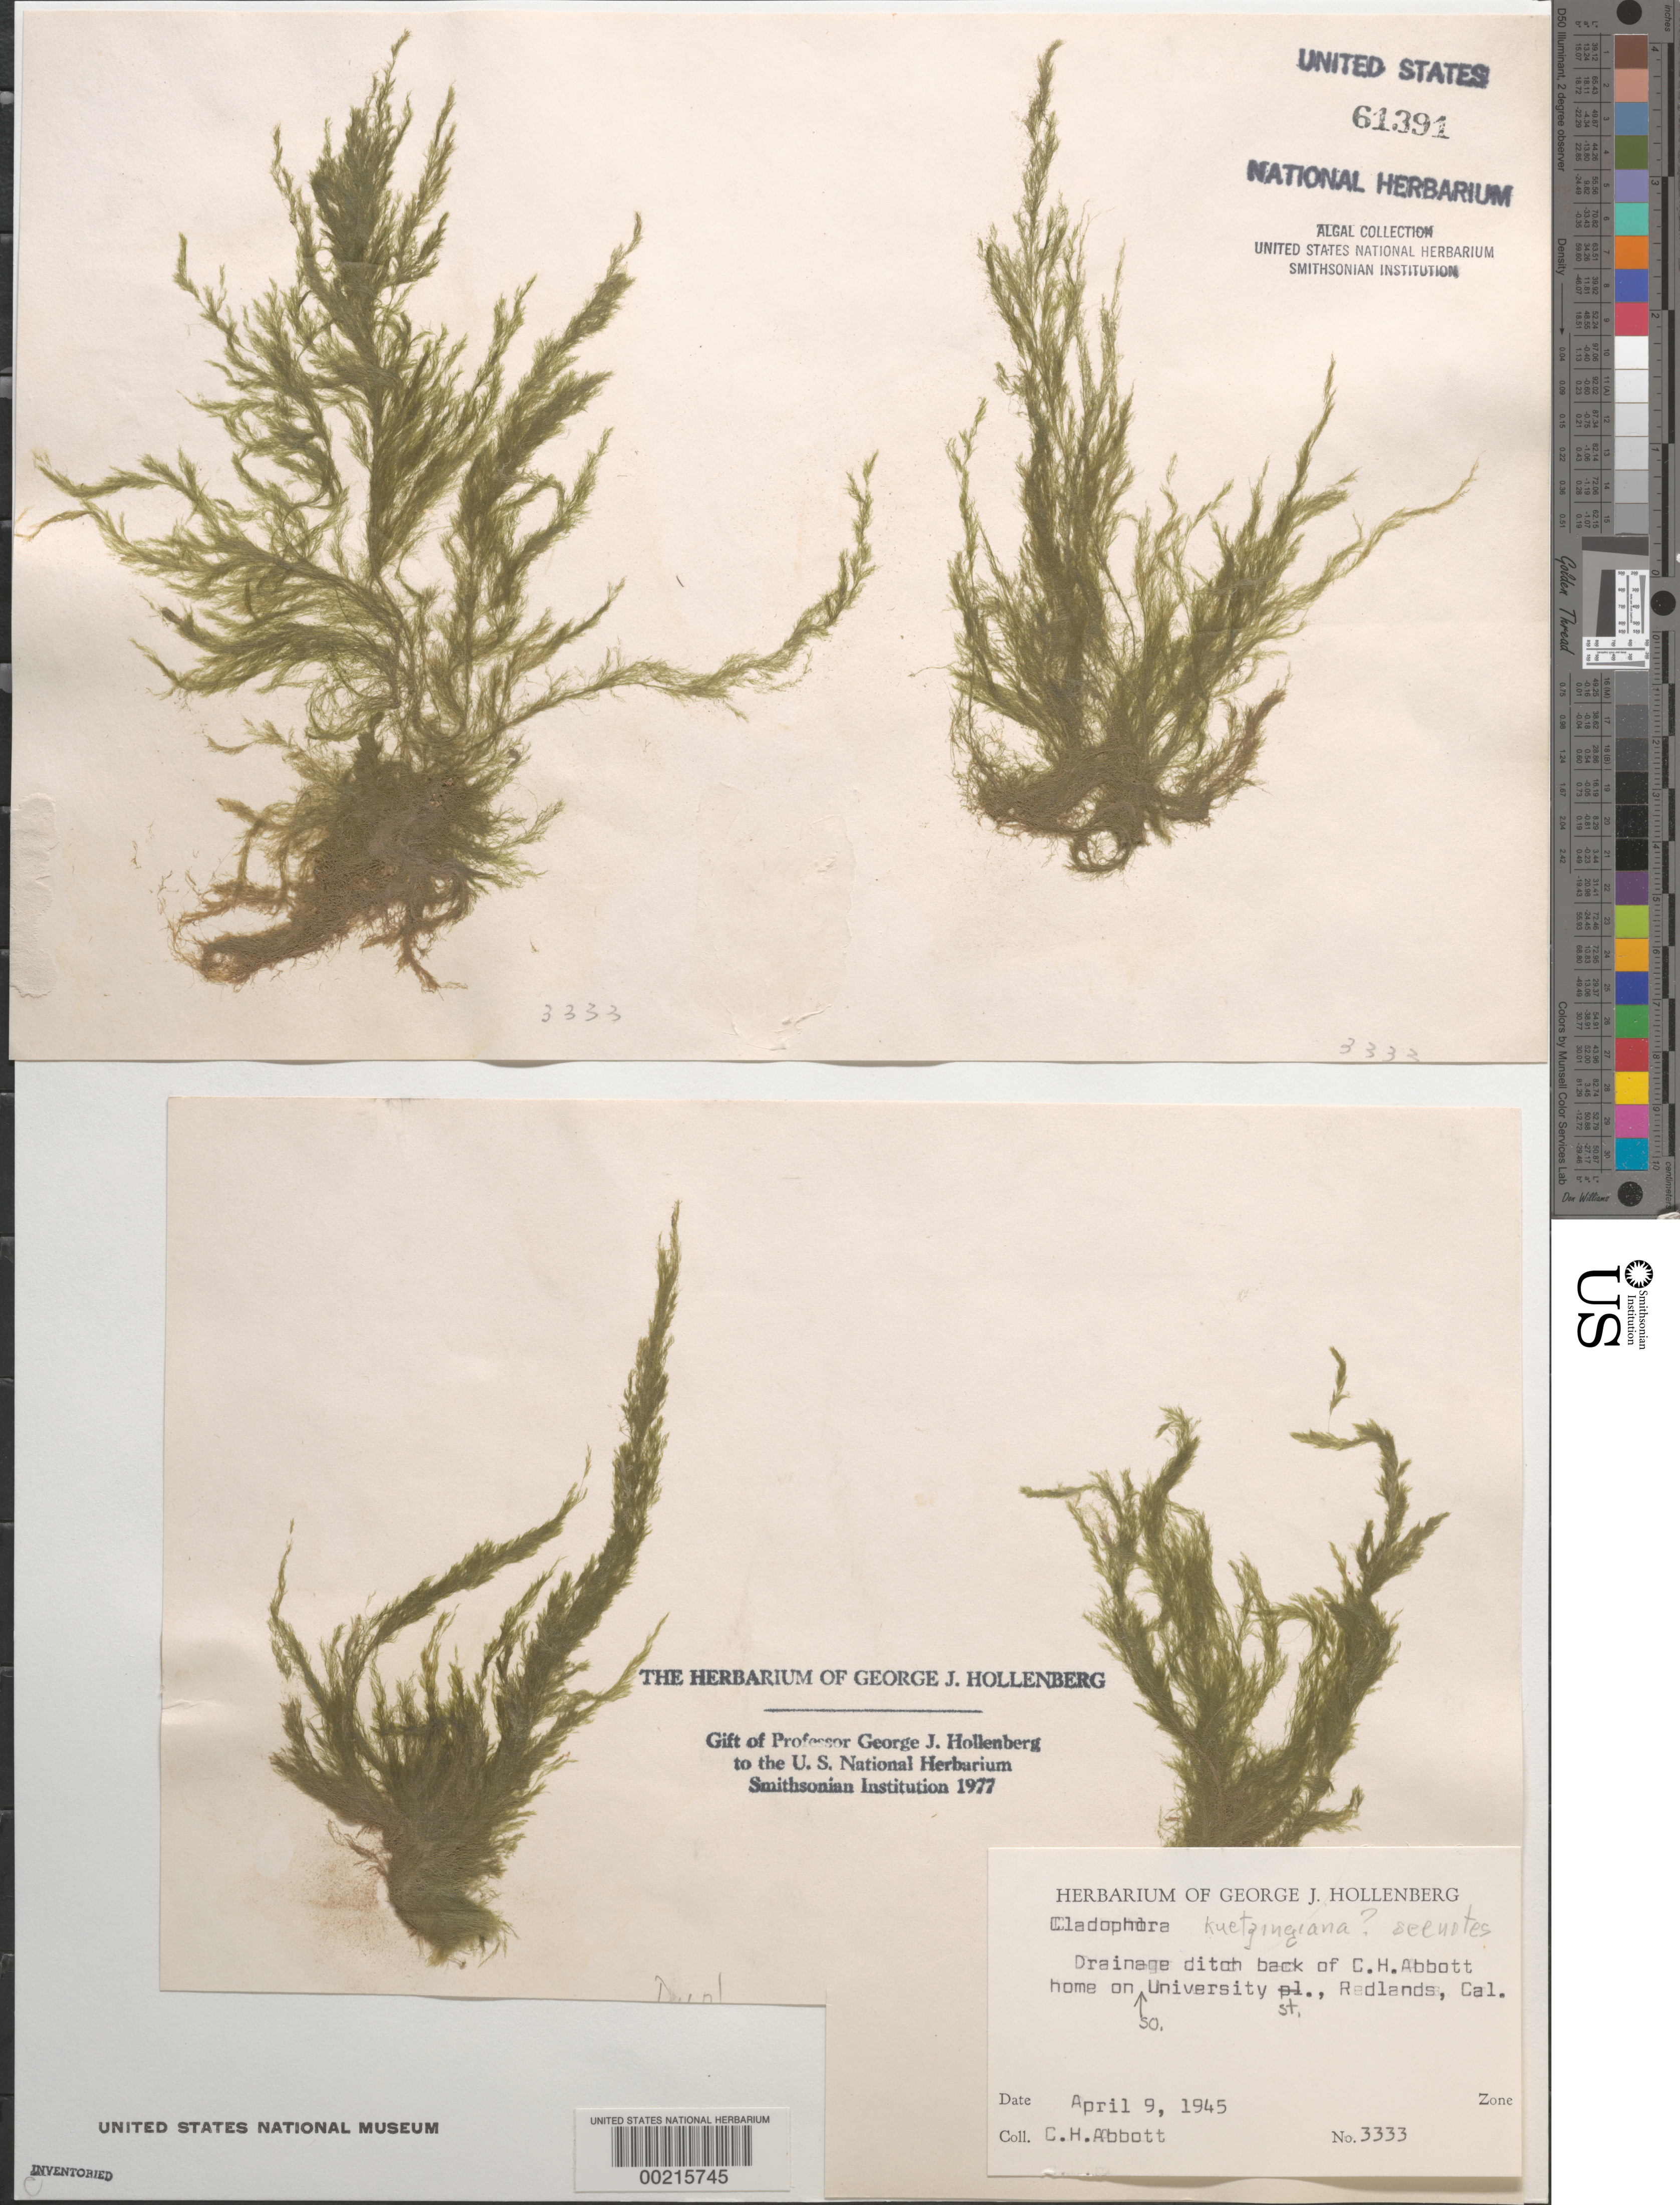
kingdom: Plantae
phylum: Chlorophyta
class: Ulvophyceae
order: Cladophorales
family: Cladophoraceae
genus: Cladophora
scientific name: Cladophora kuetzingiana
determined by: Hollenberg, George J.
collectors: C. H. Abbott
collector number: GJH 3333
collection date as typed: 09 Apr 1945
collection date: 1945-04-09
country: United States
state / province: California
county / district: San Bernardino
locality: Redlands, South University Street, by C.H. Abbott home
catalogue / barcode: US 61391